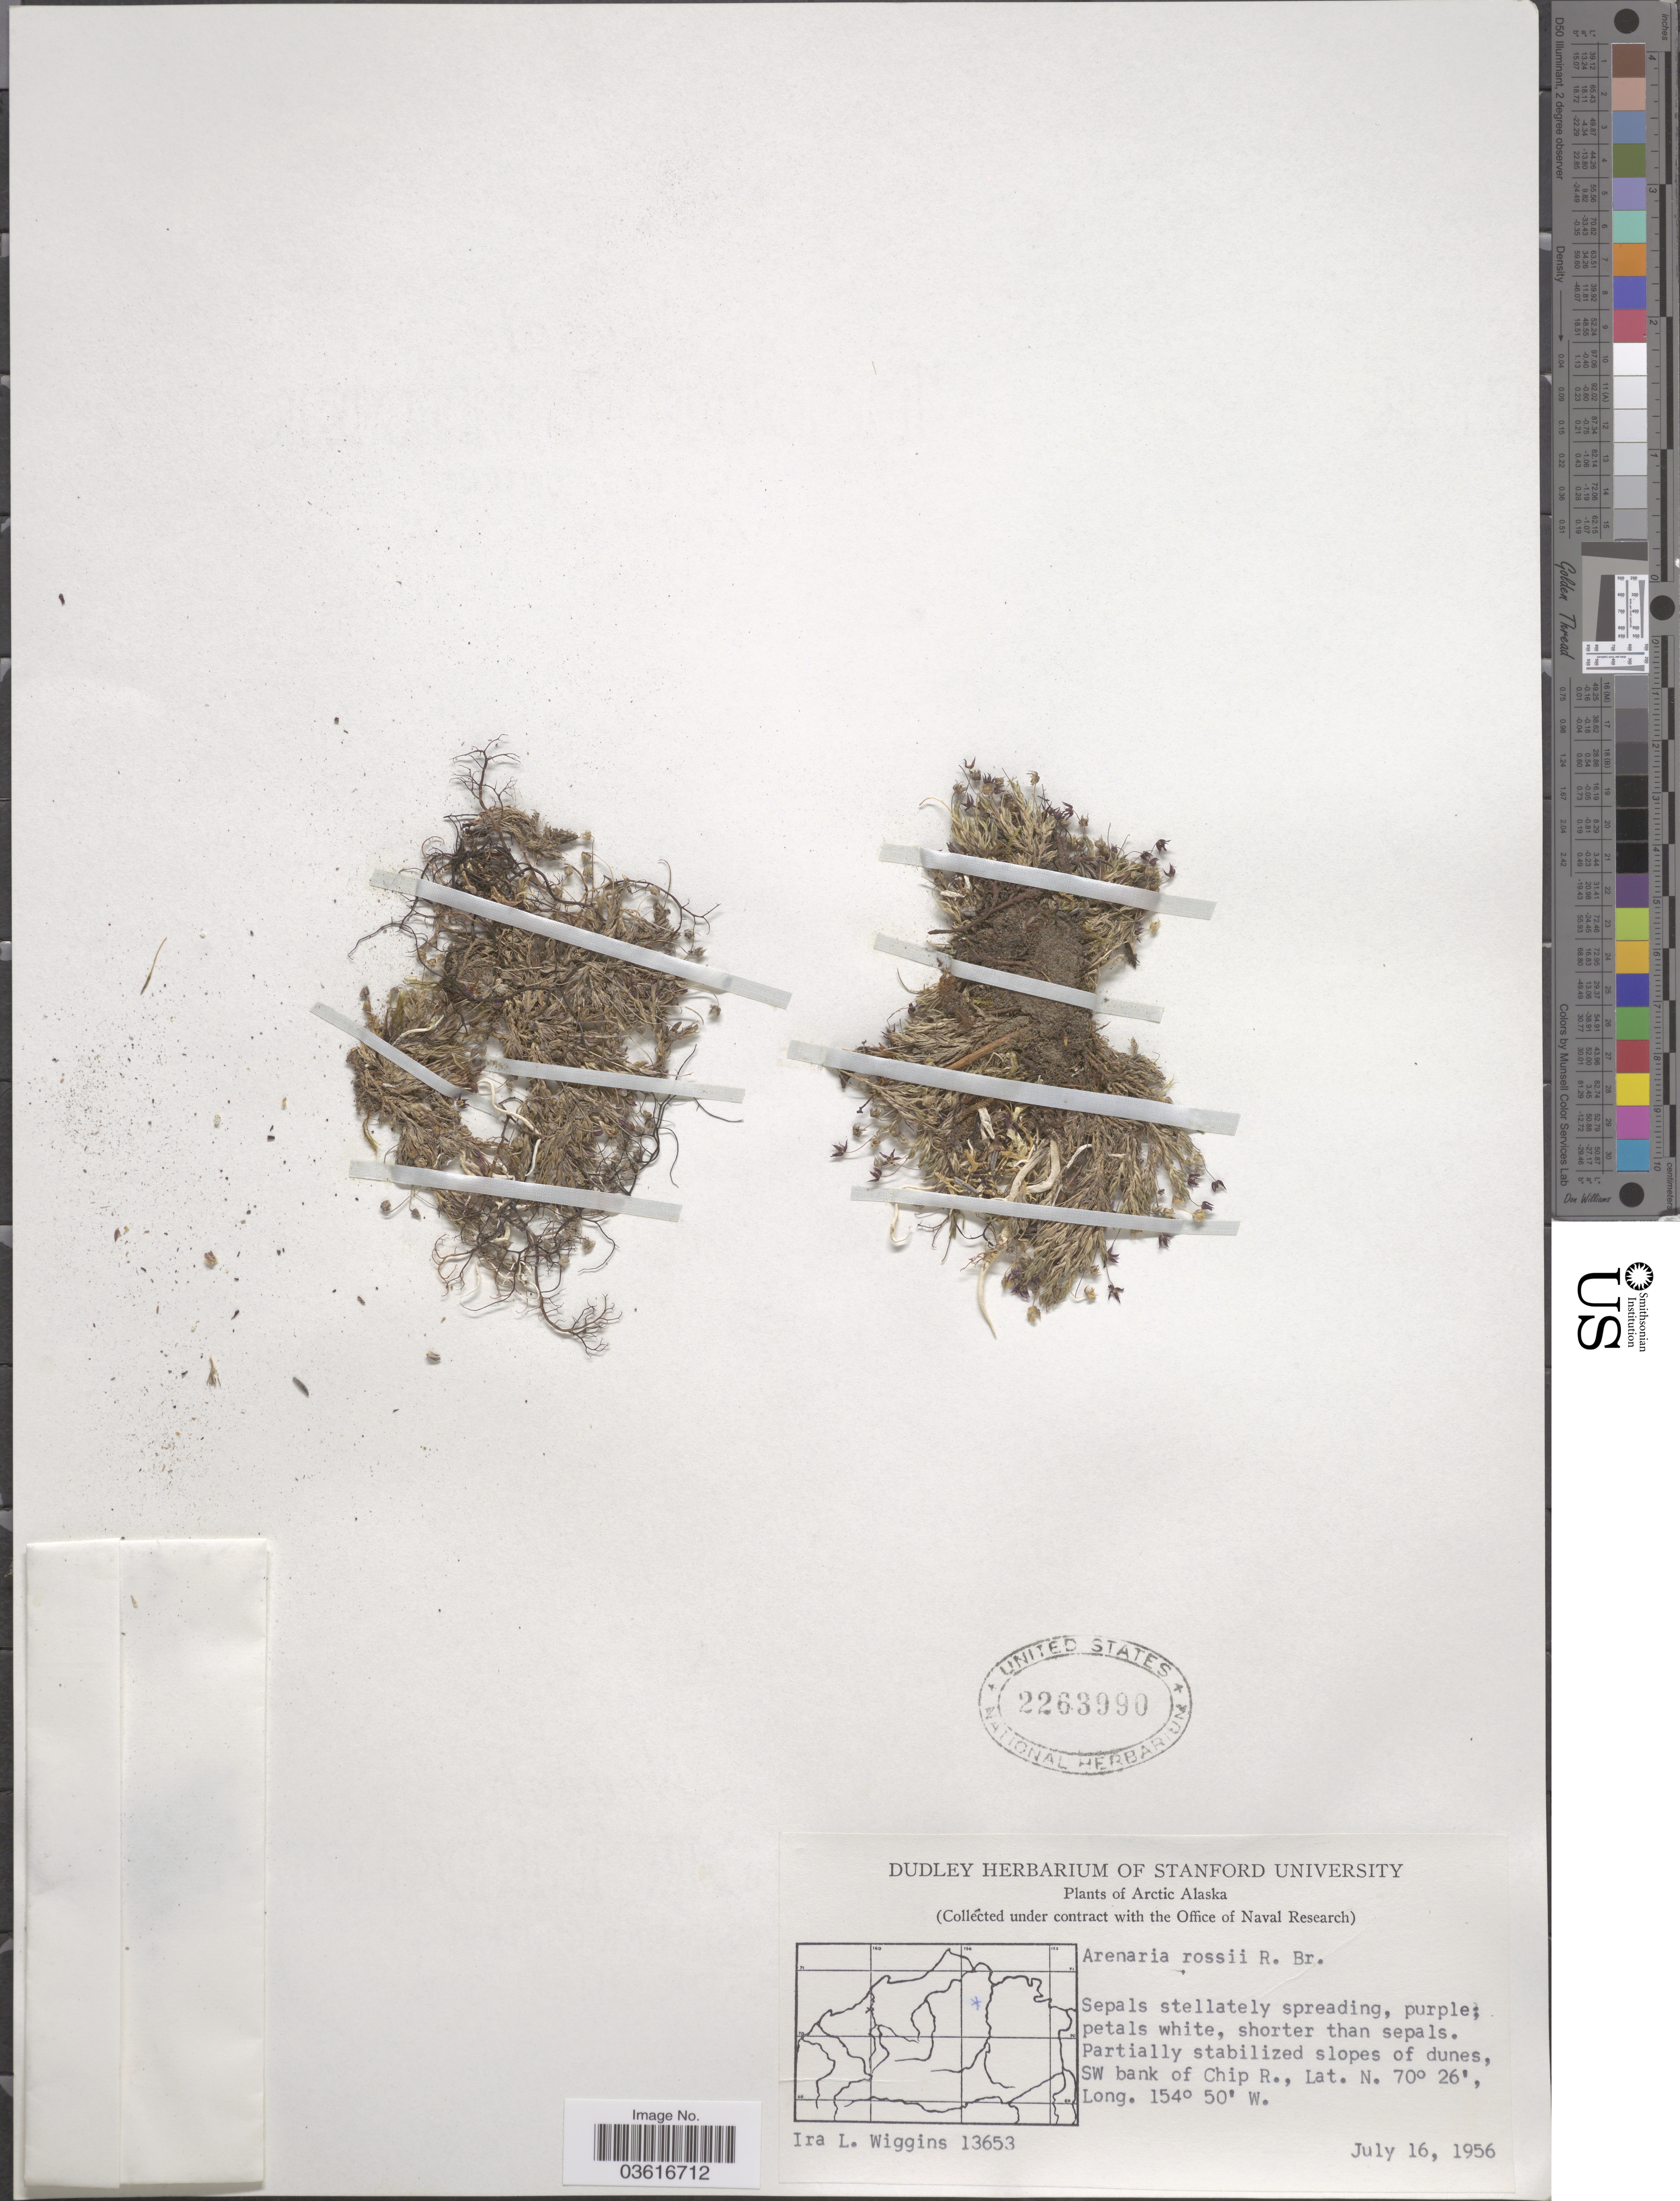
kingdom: Plantae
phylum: Tracheophyta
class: Magnoliopsida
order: Caryophyllales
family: Caryophyllaceae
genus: Minuartia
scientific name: Minuartia rossii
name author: (R. Br. ex Richardson) Graebn.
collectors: I. L. Wiggins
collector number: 13653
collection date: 1956-07-16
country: United States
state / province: Alaska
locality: Arctic. SW bank of Chip R.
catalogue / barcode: US 2263990